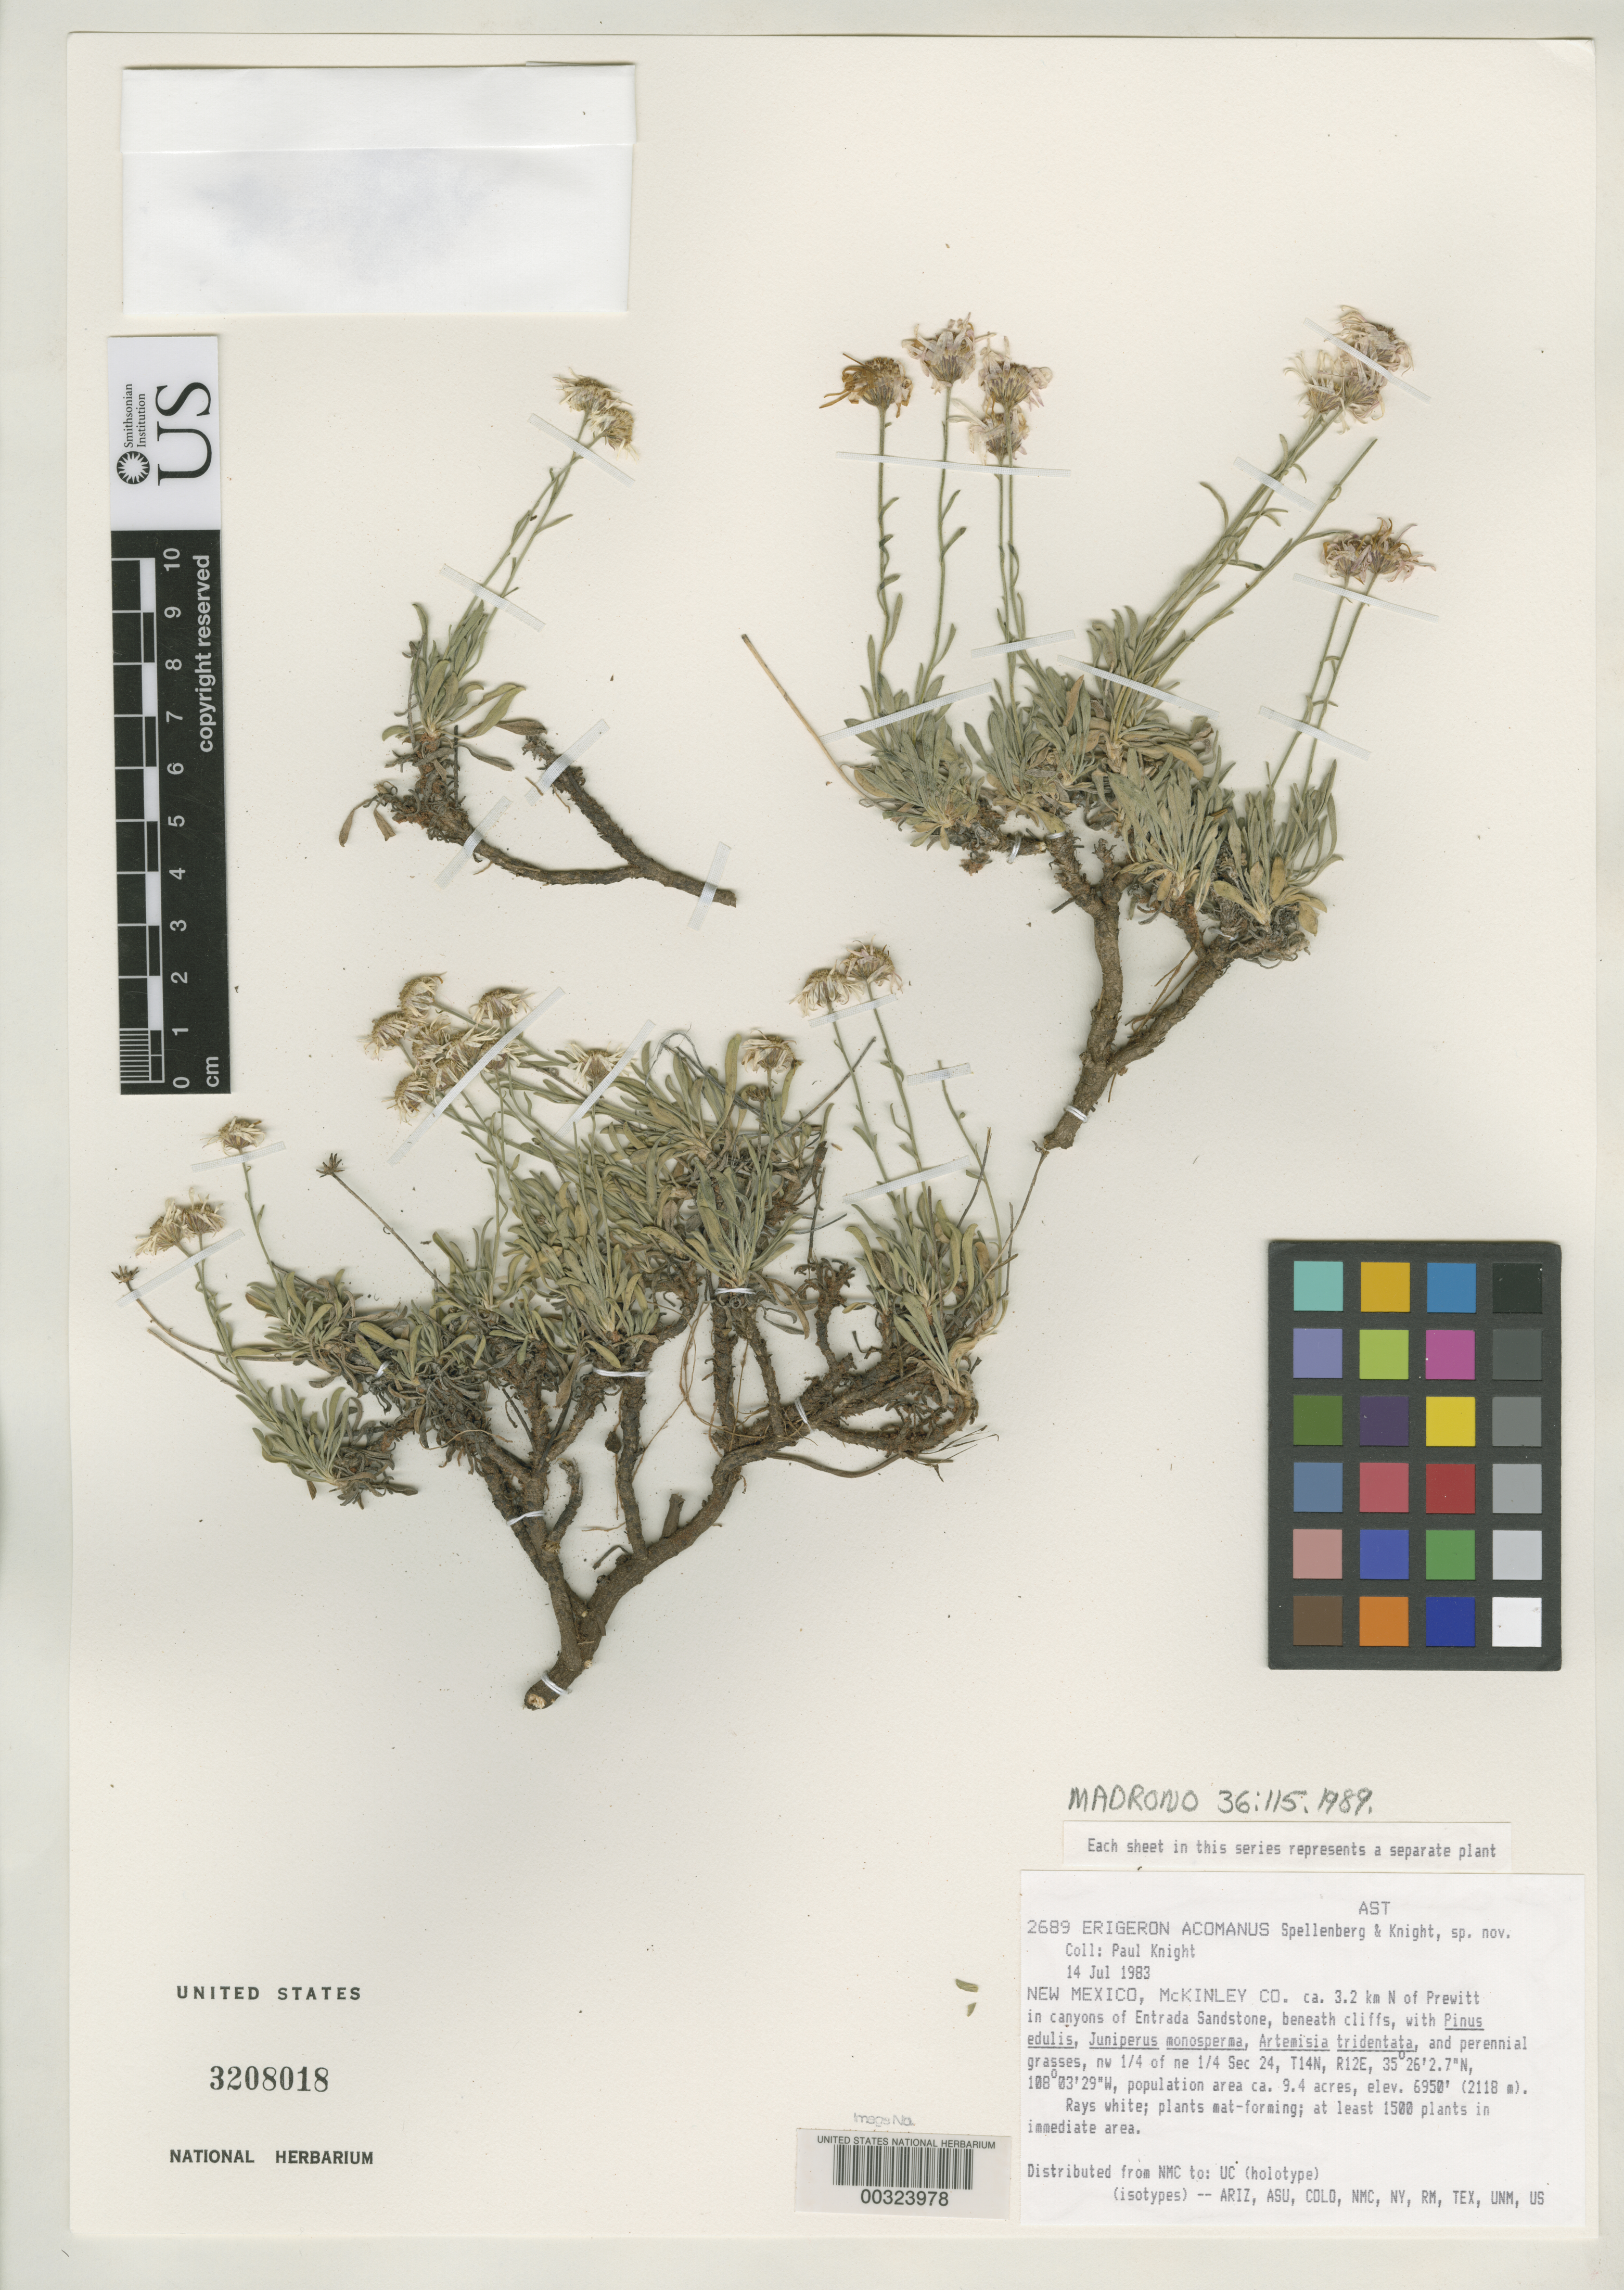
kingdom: Plantae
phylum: Tracheophyta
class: Magnoliopsida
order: Asterales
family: Asteraceae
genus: Erigeron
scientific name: Erigeron acomanus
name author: Spellenb. & P.J. Knight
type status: Isotype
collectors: P. Knight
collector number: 2689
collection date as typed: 14 Jul 1983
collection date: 1983-07-14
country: United States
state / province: New Mexico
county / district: Mckinley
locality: Ca. 3.2 km N of Prewitt in canyons of Entrada Sandstone, beneath cliffs.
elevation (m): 2118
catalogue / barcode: US 3208018